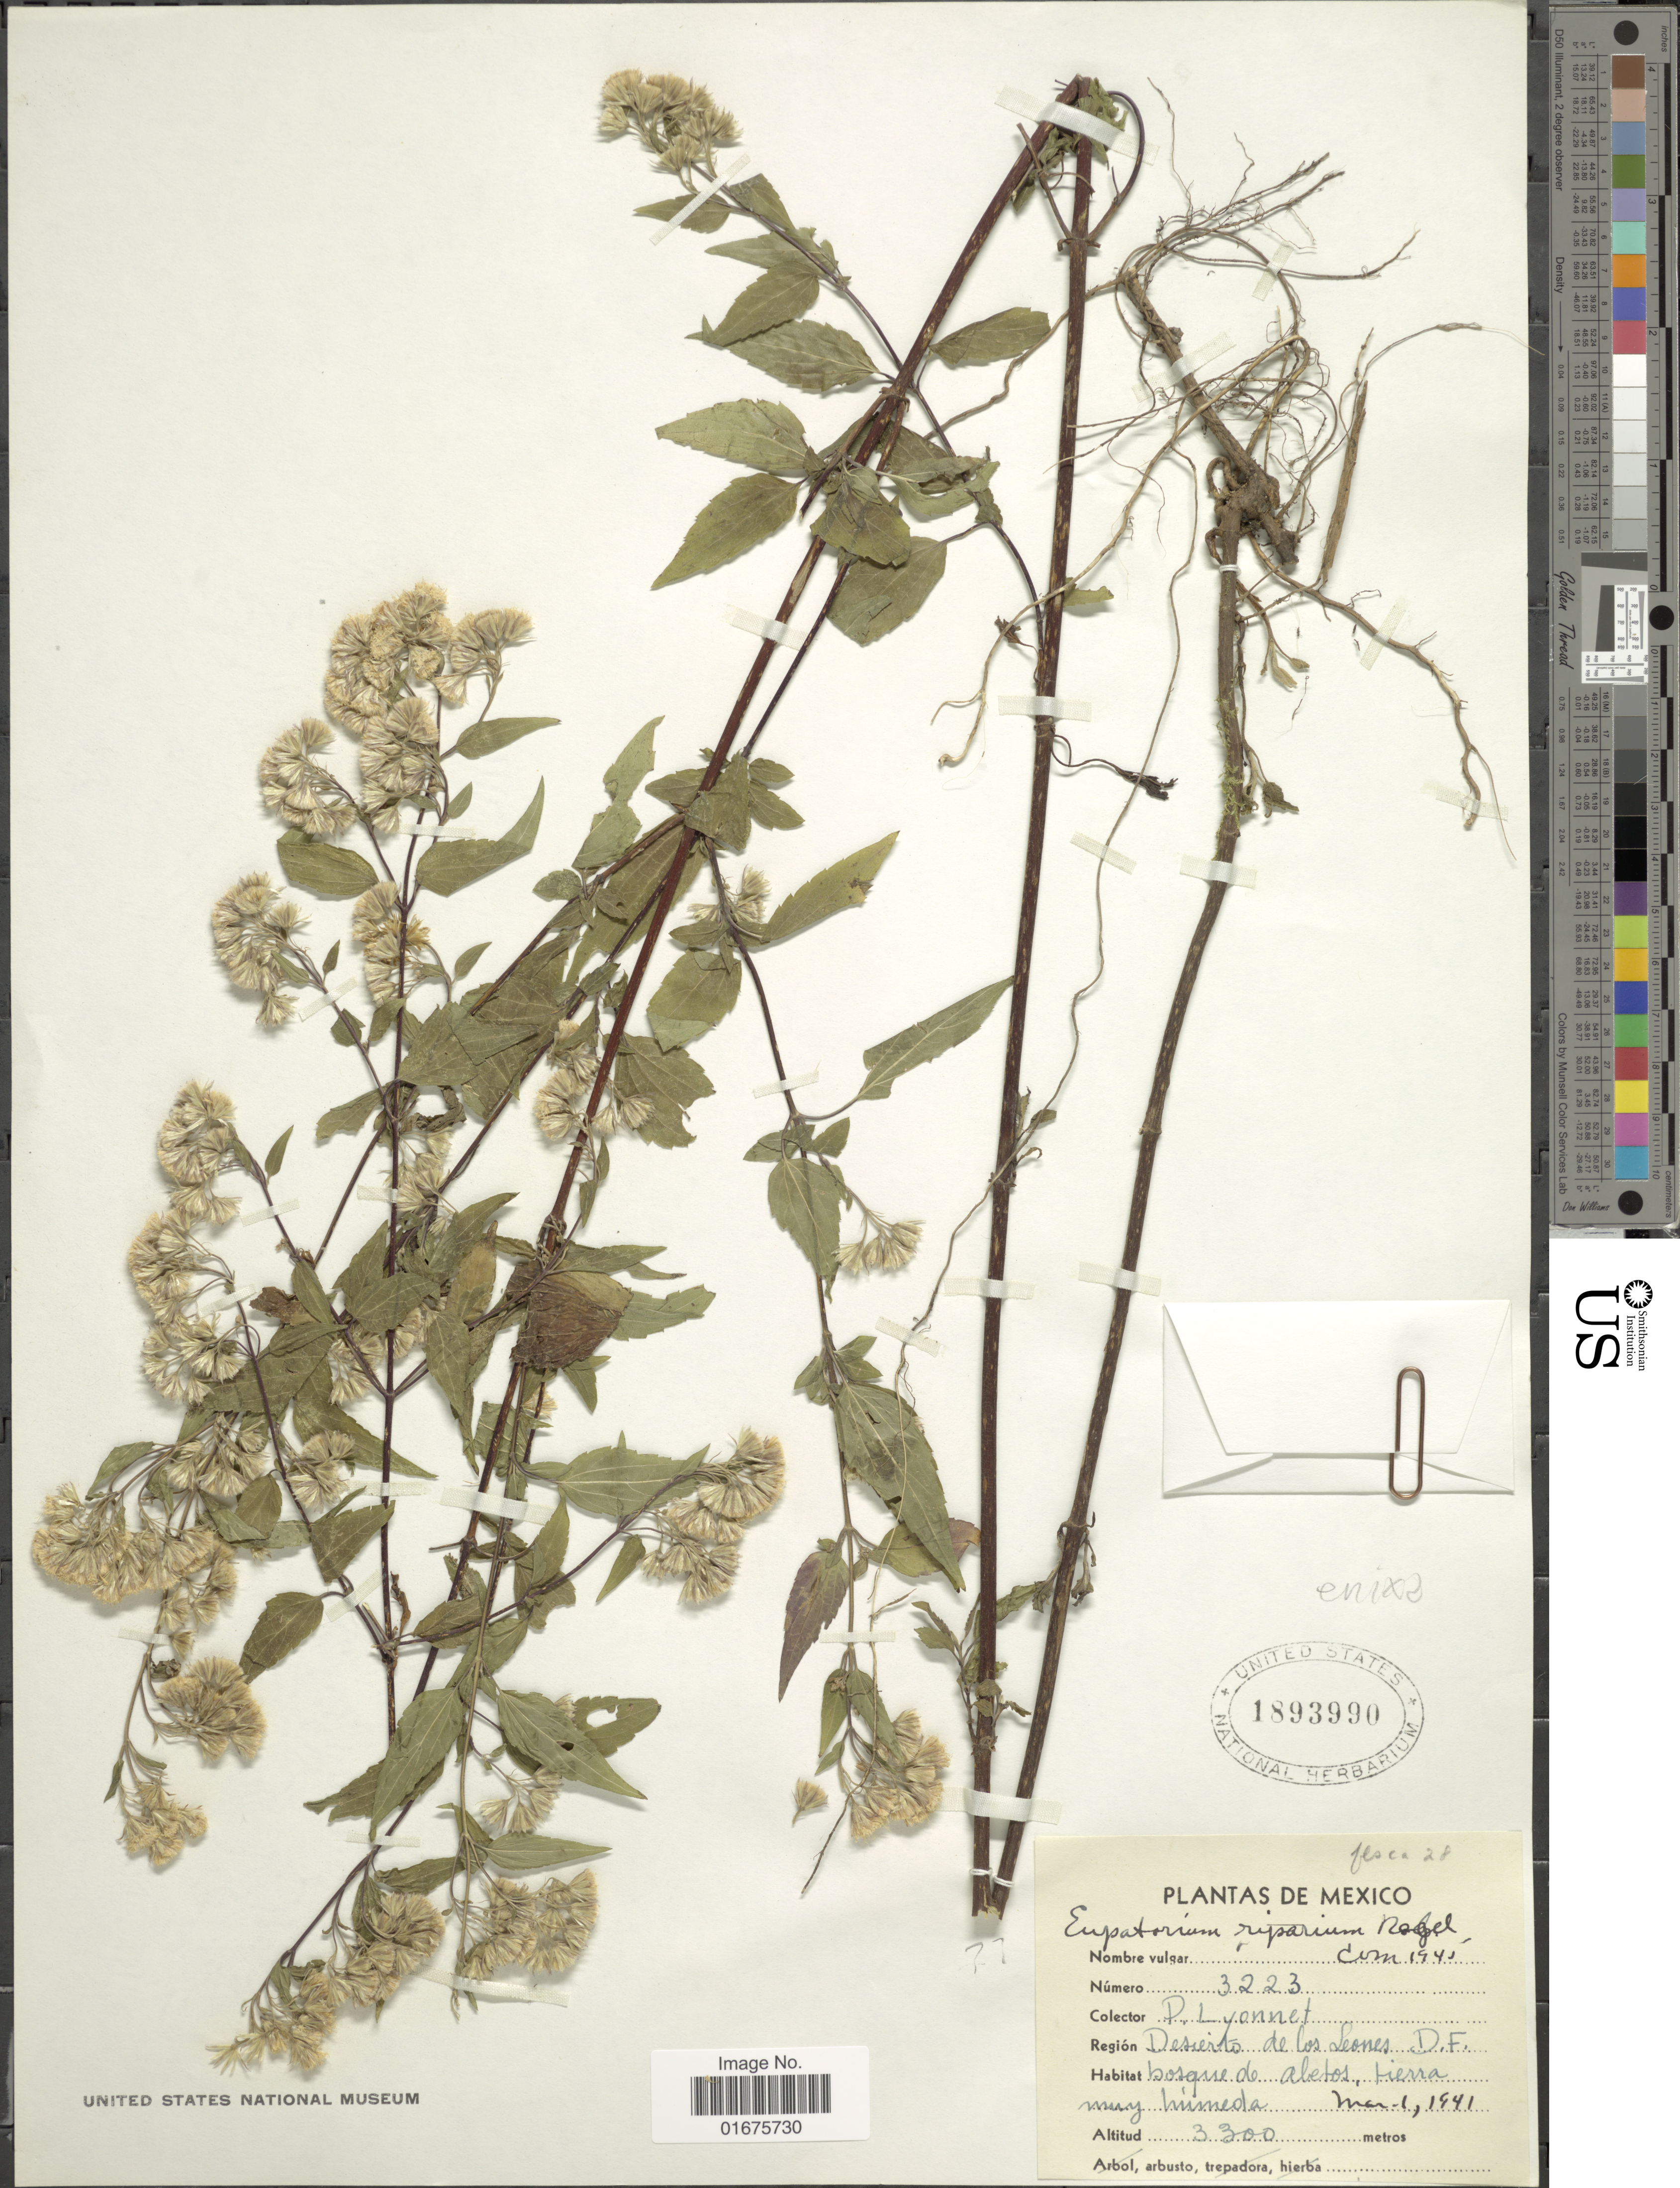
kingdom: Plantae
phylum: Tracheophyta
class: Magnoliopsida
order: Asterales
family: Asteraceae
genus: Ageratina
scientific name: Ageratina enixa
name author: (B.L. Rob.) R.M. King & H. Rob.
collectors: P. Lyonnet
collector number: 3223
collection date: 1941-03-01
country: Mexico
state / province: Distrito Federal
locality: Desierto de Los Leones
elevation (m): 3300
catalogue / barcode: US 1893990